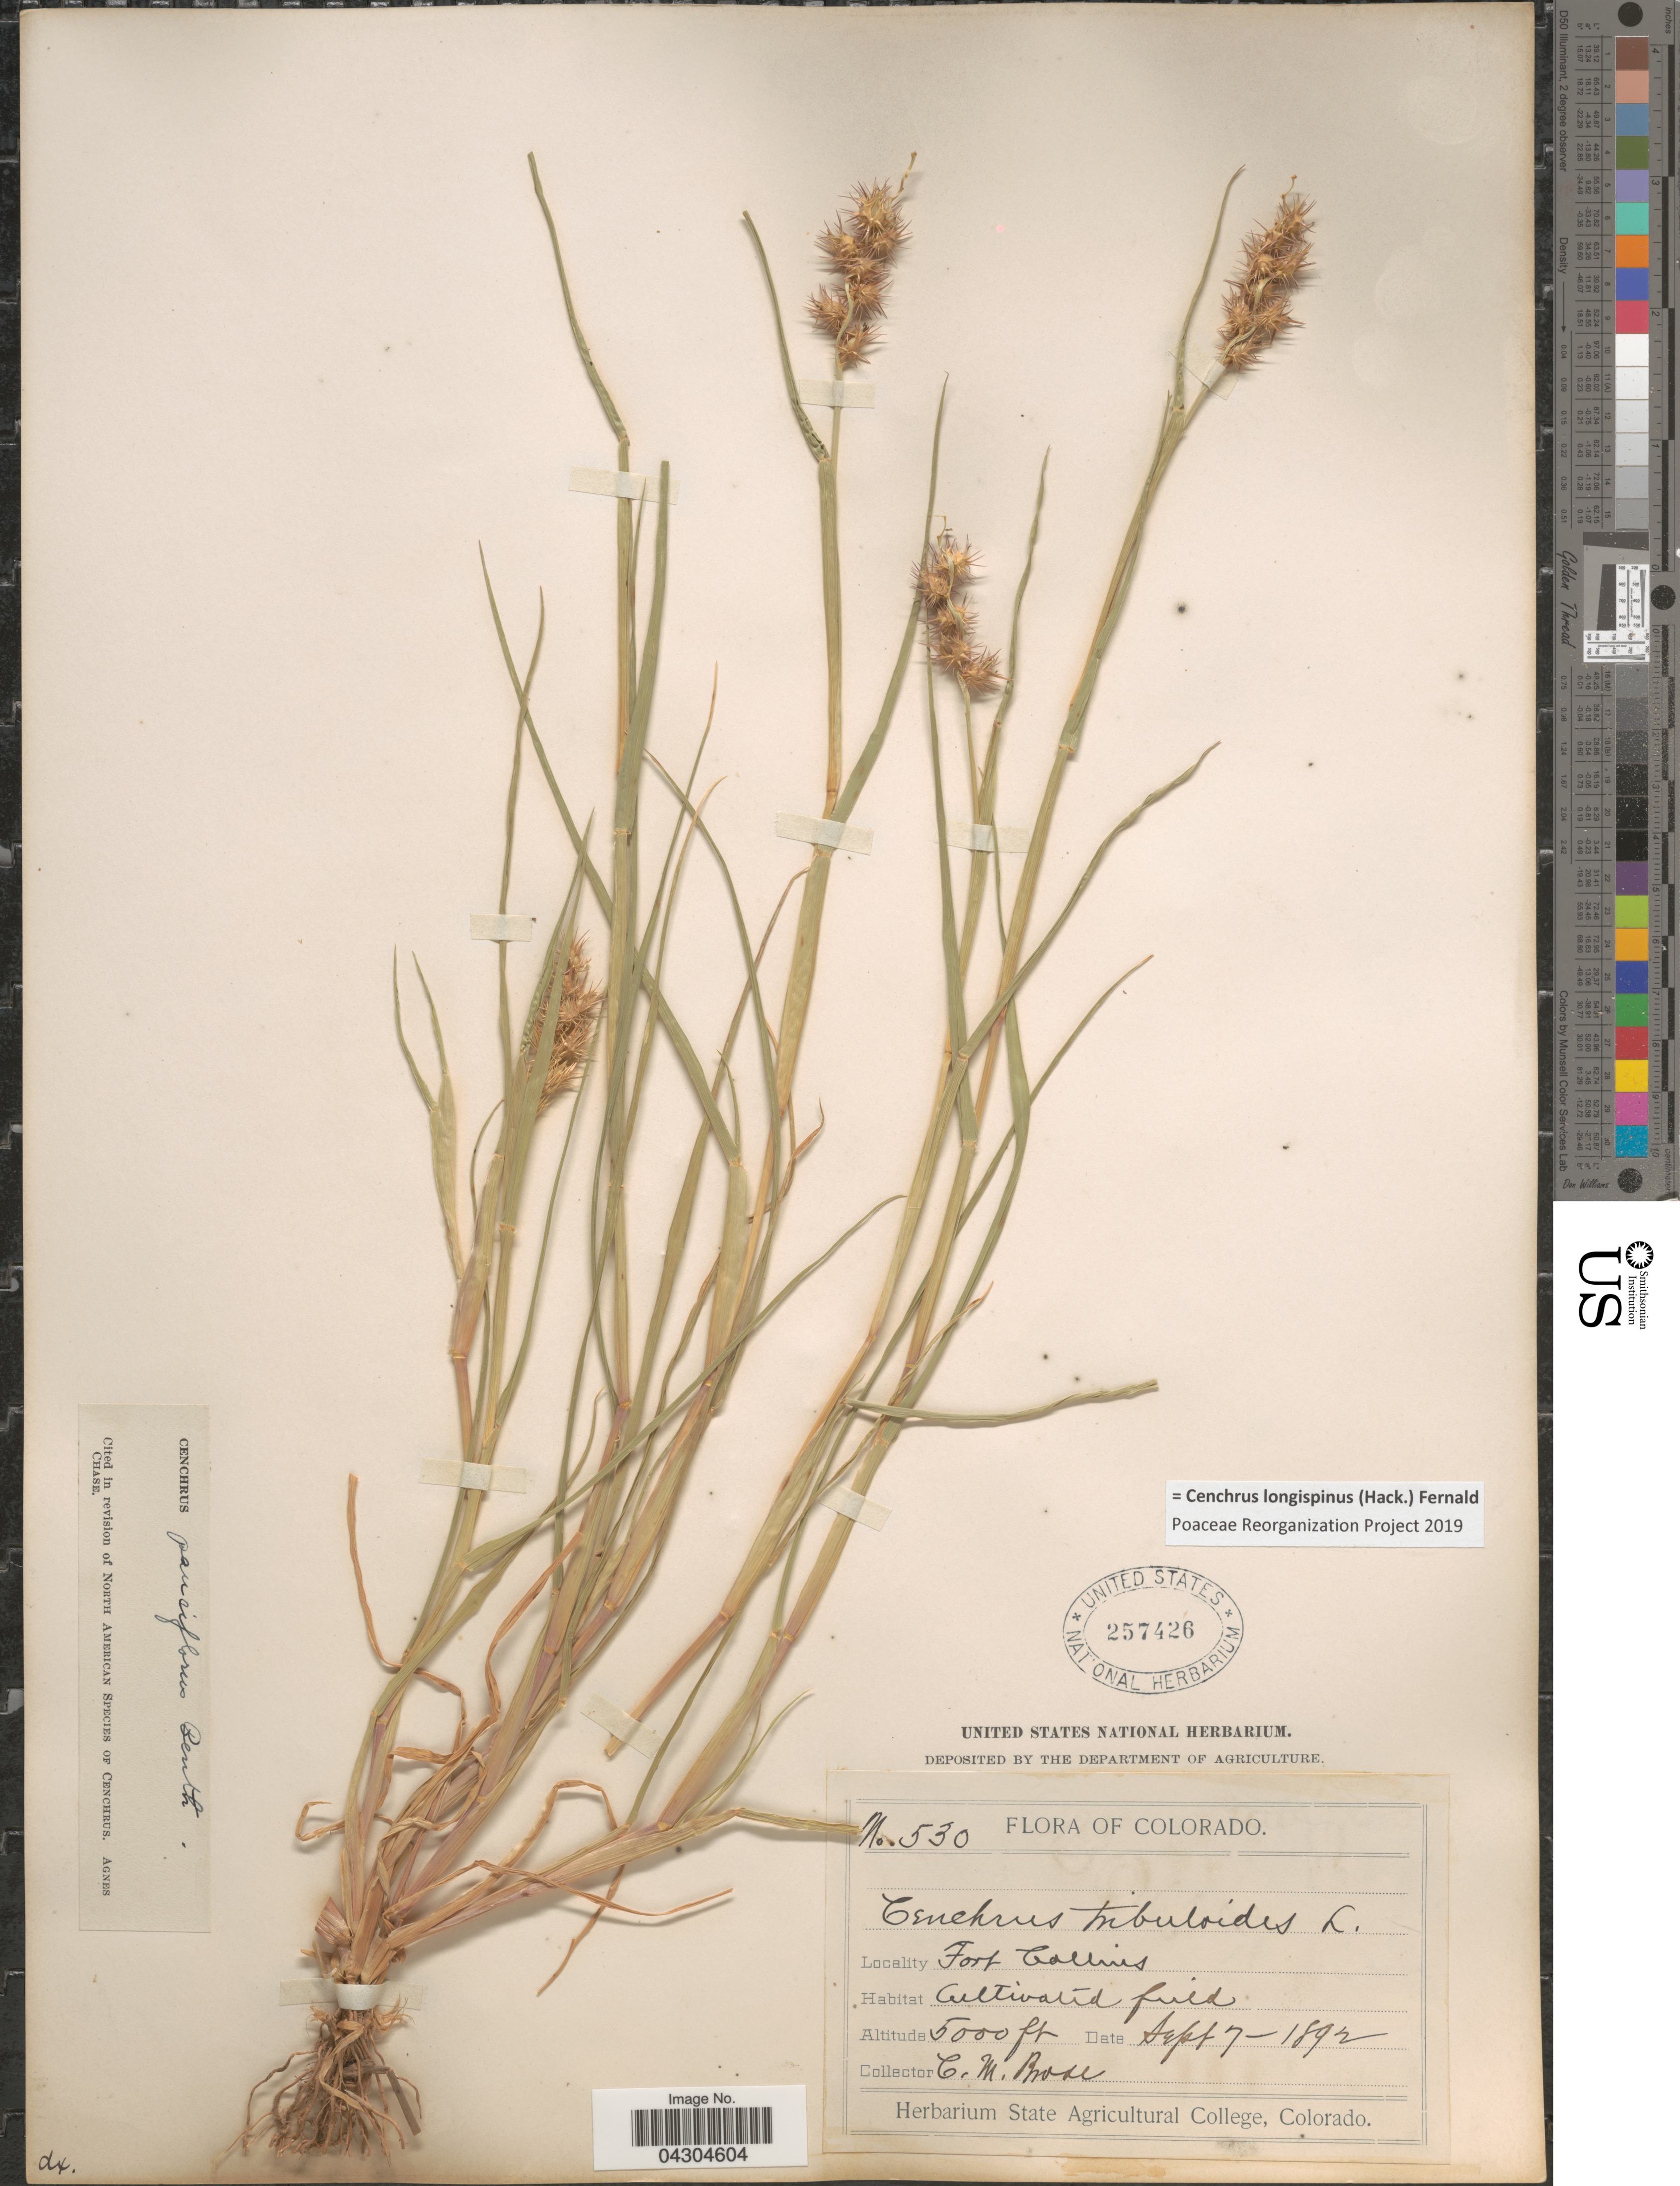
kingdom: Plantae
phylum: Tracheophyta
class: Liliopsida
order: Poales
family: Poaceae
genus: Cenchrus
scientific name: Cenchrus longispinus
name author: (Hack.) Fernald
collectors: C. Brode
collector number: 530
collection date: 1892-09-07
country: United States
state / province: Colorado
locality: Fort Collins. Cultivated field.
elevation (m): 1524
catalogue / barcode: US 257426